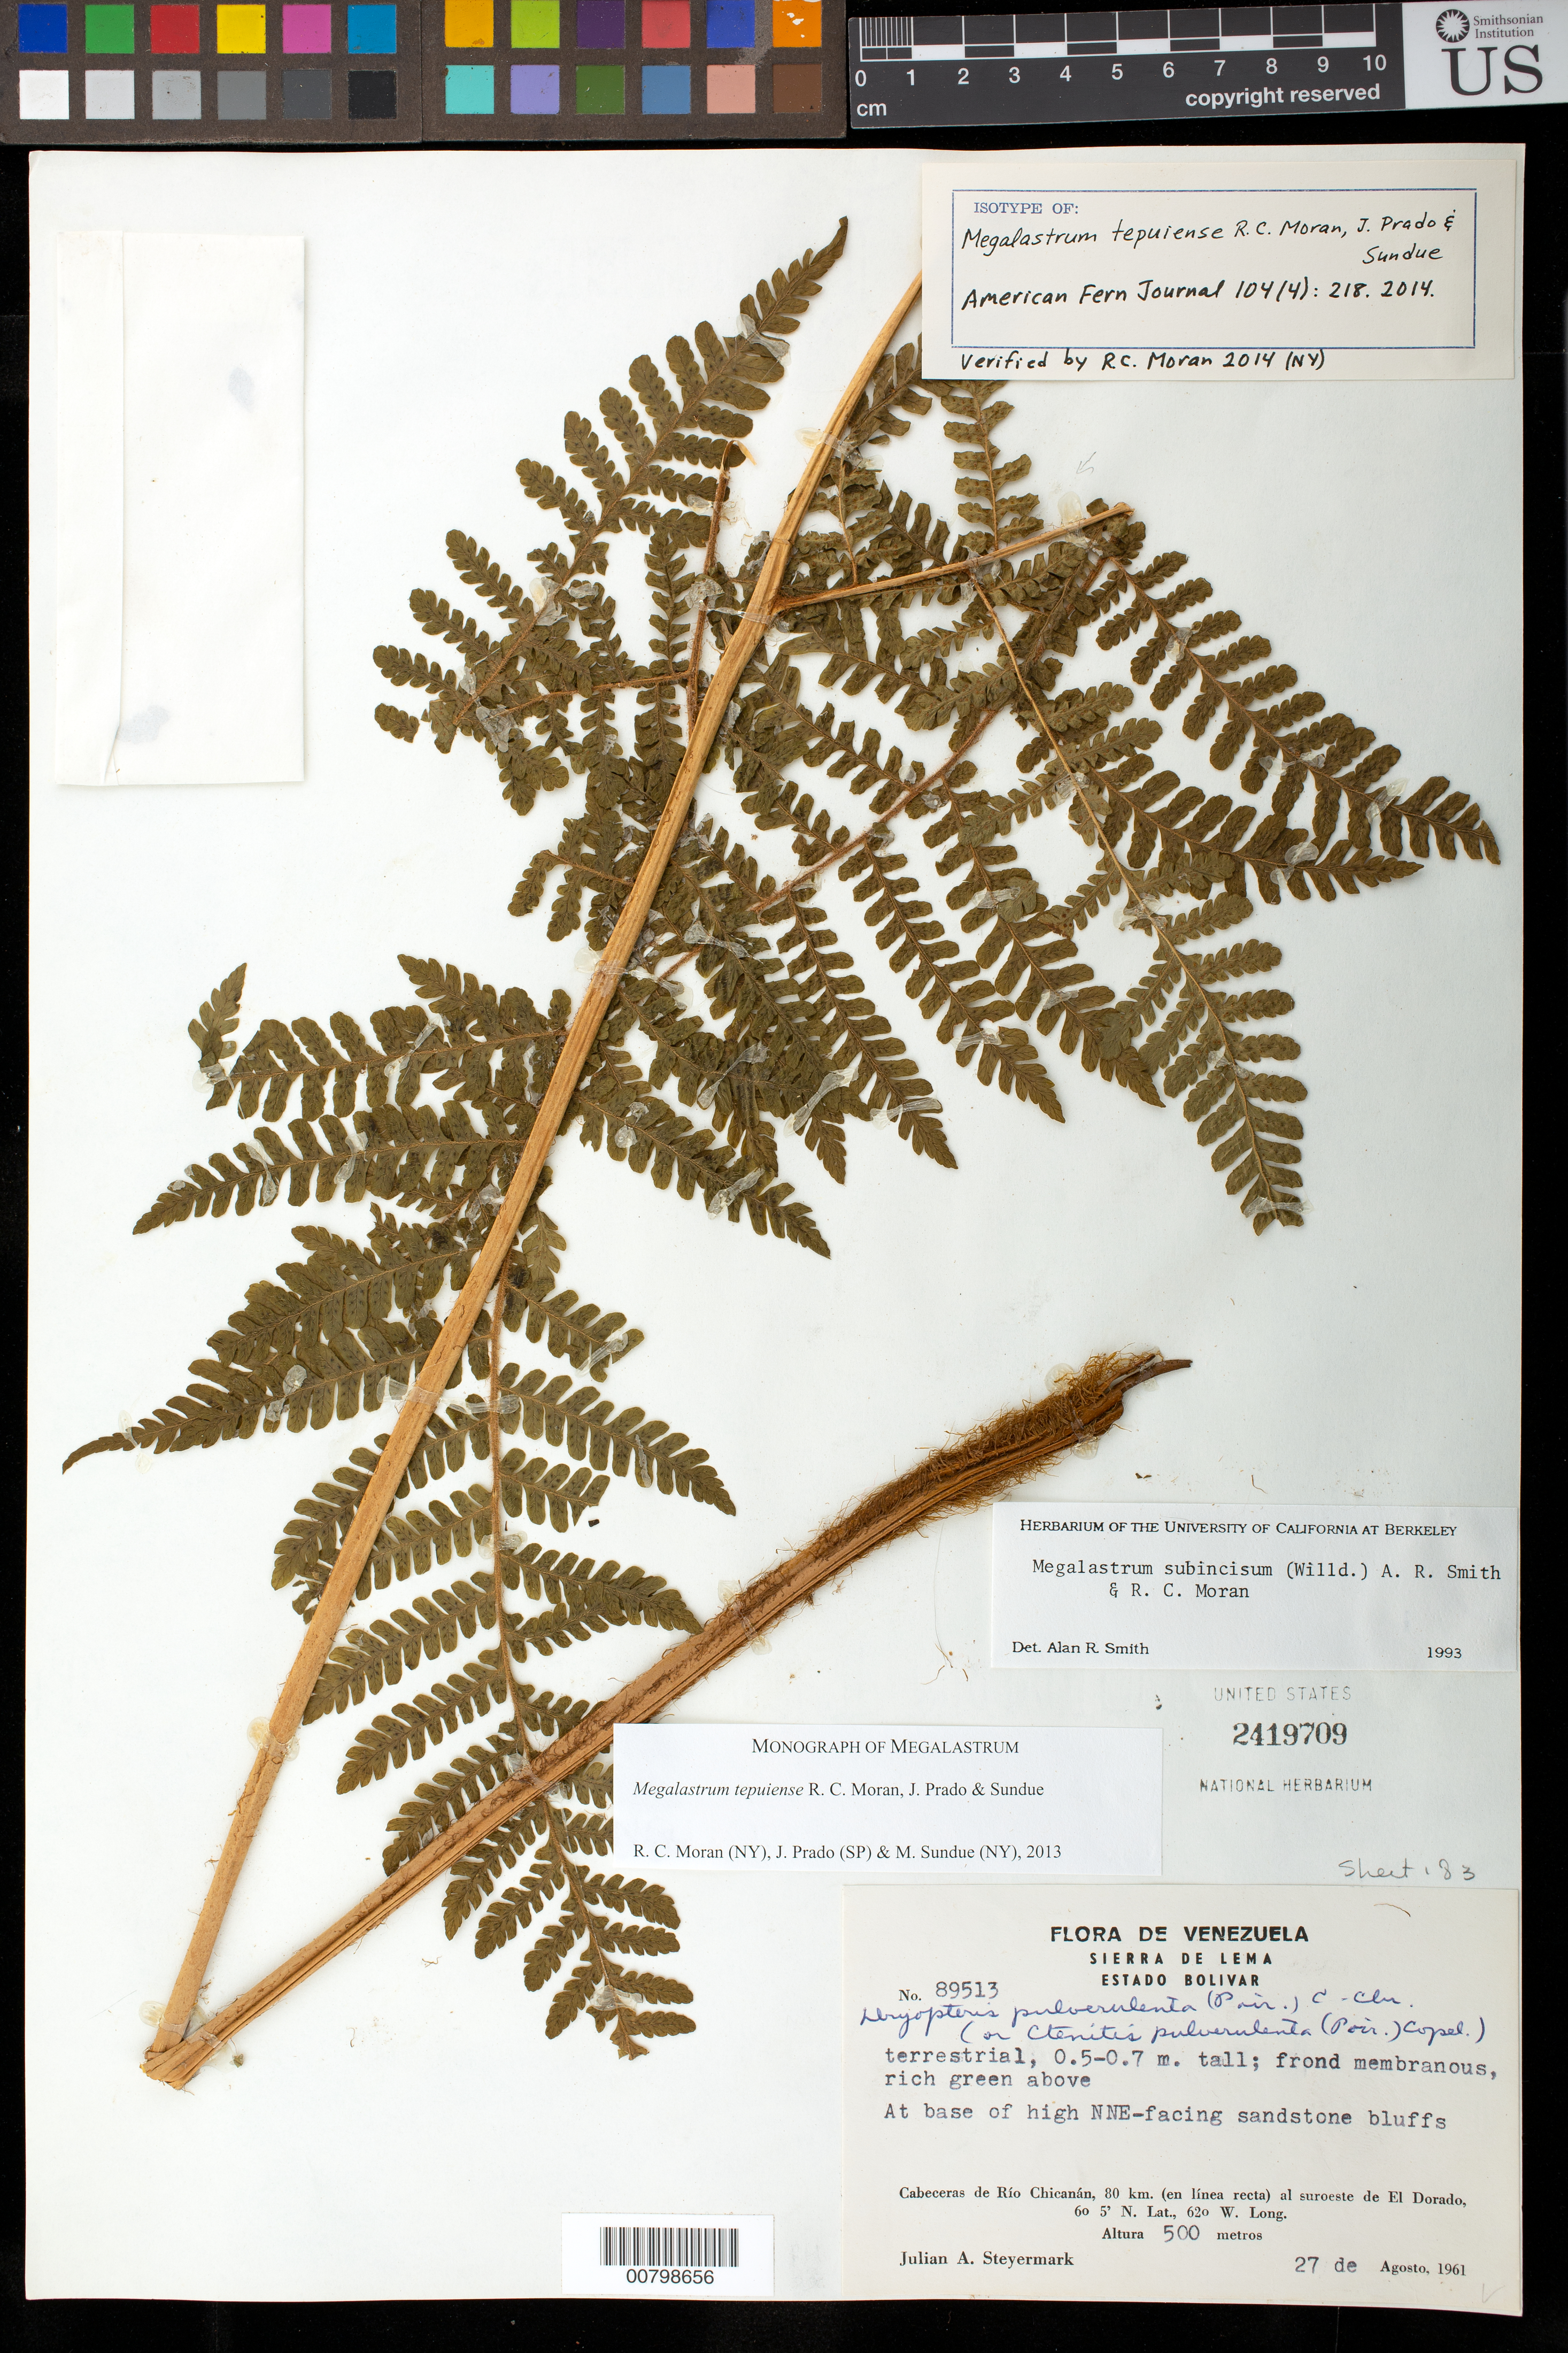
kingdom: Plantae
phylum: Tracheophyta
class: Polypodiopsida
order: Polypodiales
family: Dryopteridaceae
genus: Megalastrum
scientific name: Megalastrum tepuiense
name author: R.C. Moran et al.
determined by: Moran, R. C.; Prado, J.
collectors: J. Steyermark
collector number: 89513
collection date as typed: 27-Aug-61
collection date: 1961-08-27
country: Venezuela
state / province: Bolívar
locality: Sierra de Lema, Cabeceras de Río Chicanán, 80 km in straight line to SW of El Dorado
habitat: Base of high sandstone NNE-facing bluffs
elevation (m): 500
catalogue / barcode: US 2419709